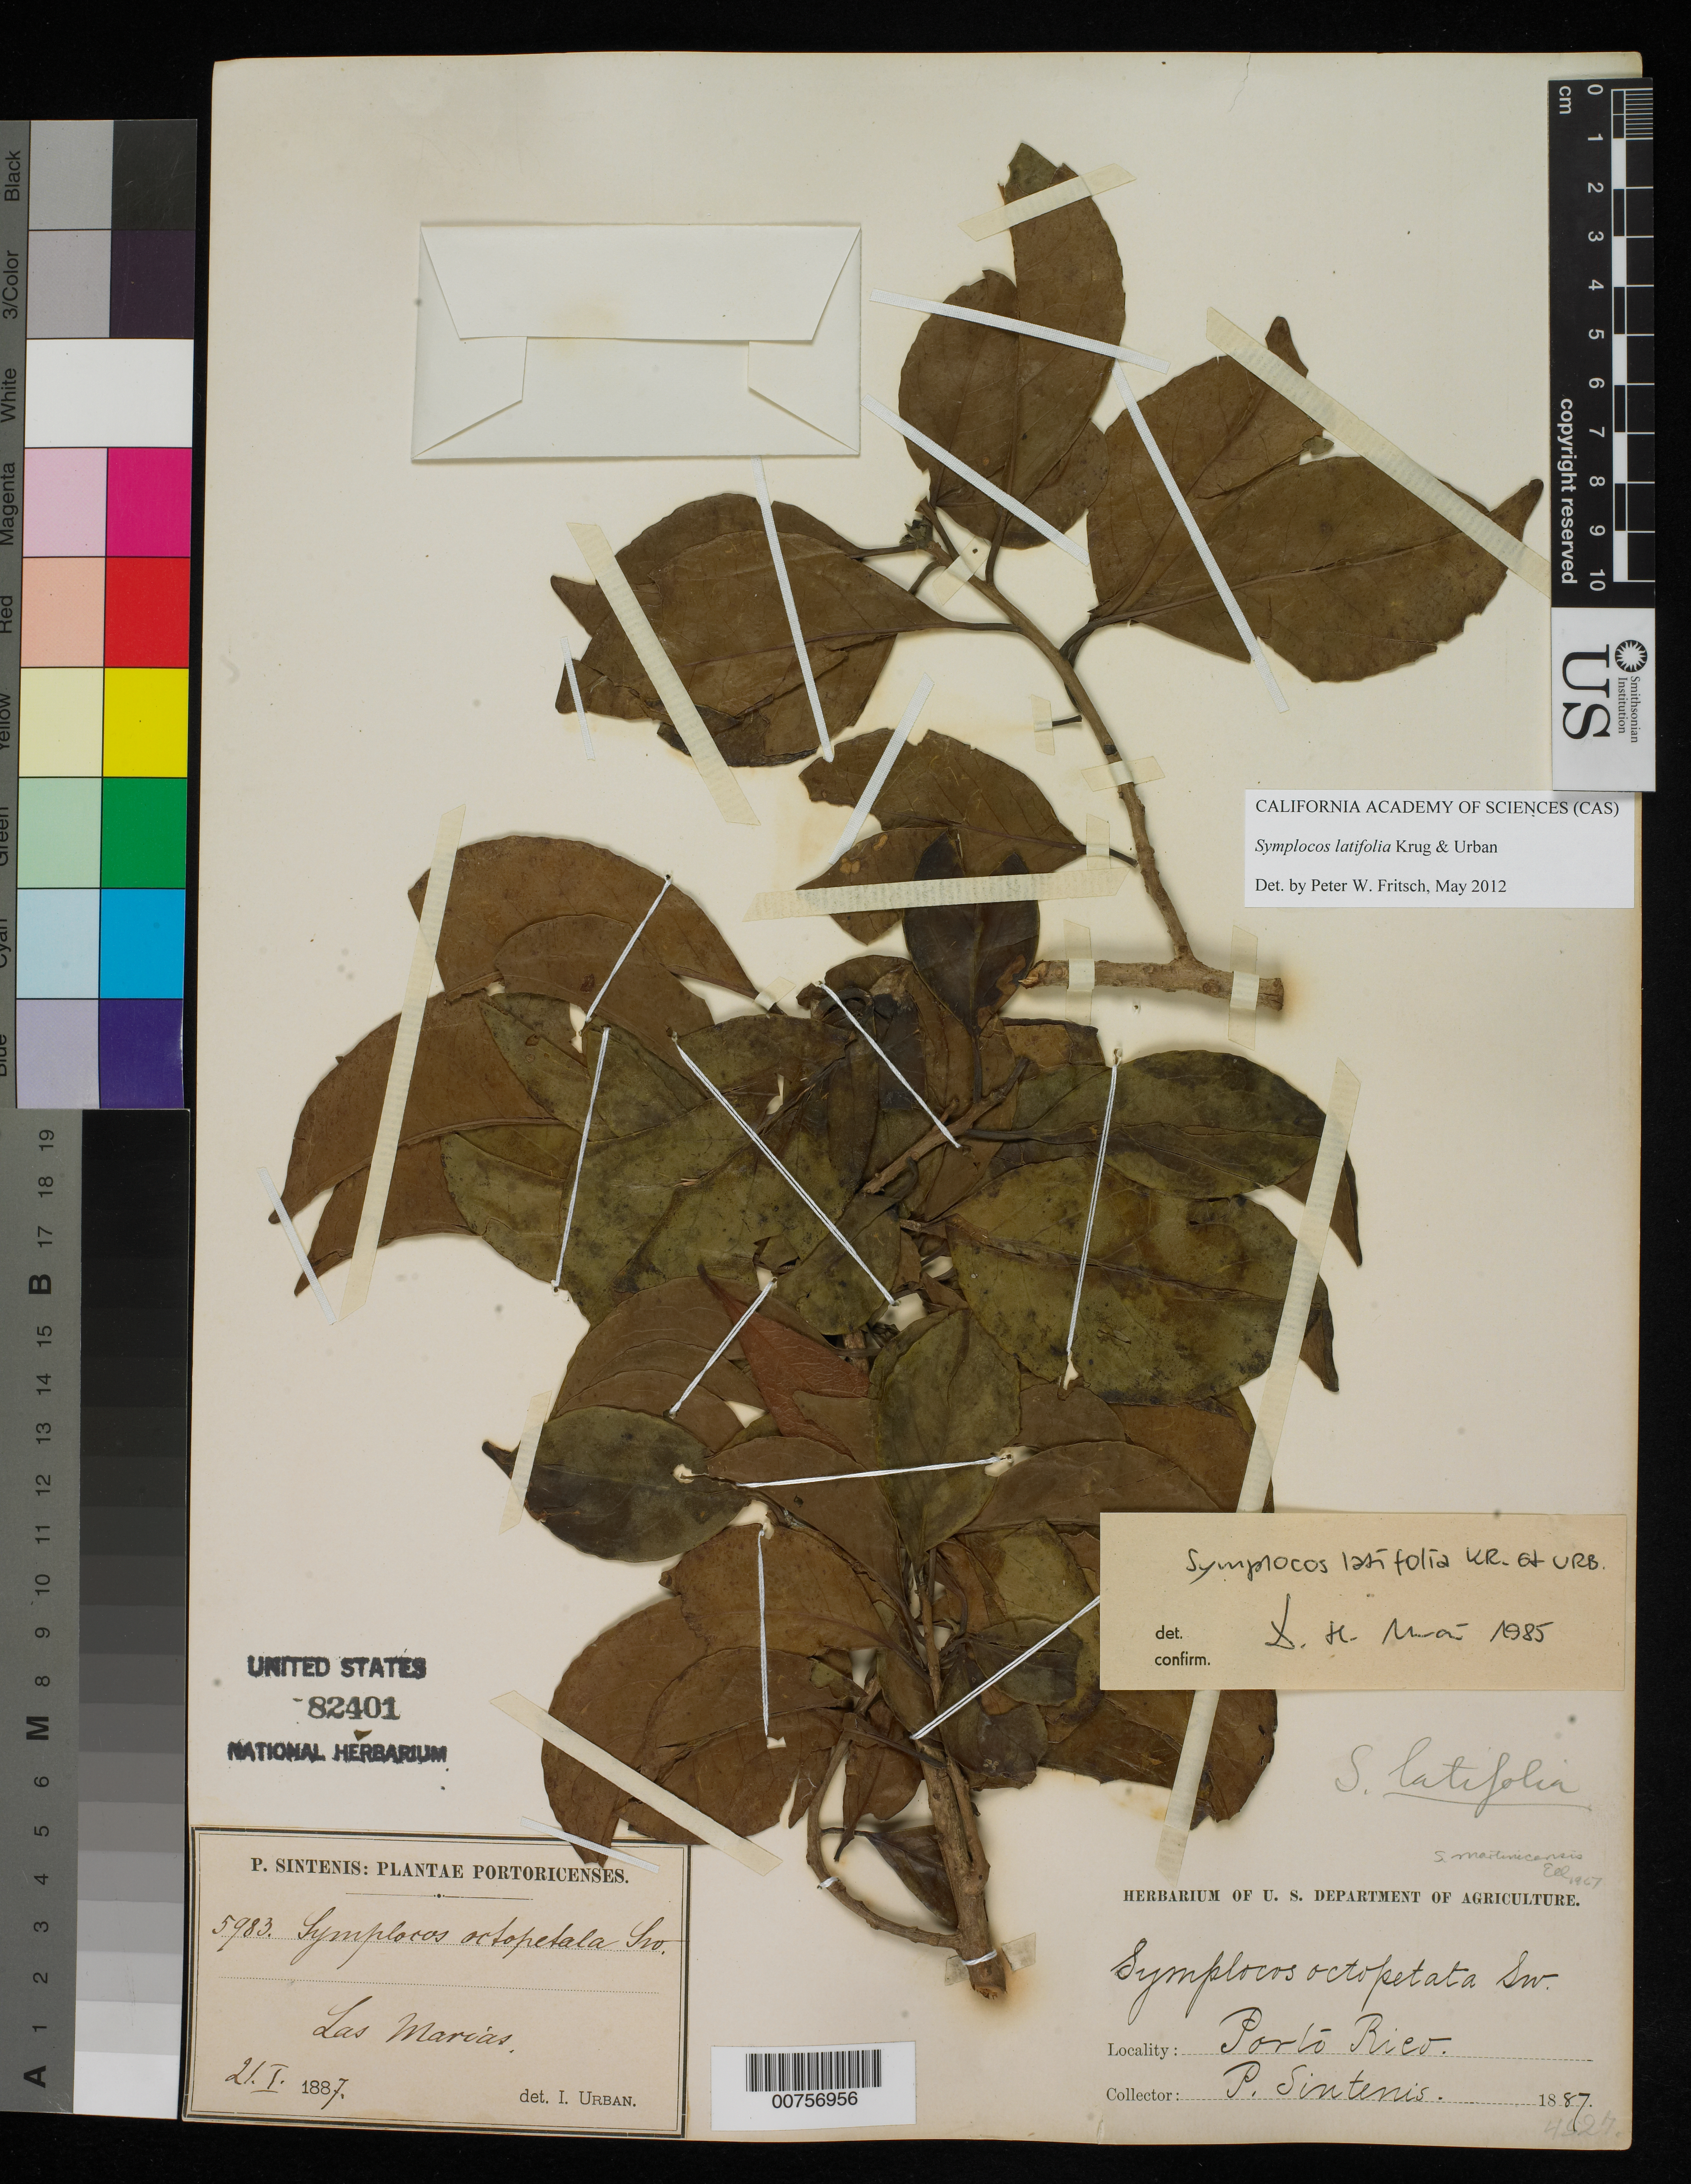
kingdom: Plantae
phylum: Tracheophyta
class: Magnoliopsida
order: Ericales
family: Symplocaceae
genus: Symplocos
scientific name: Symplocos latifolia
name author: Krug & Urb.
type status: Isosyntype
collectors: P. Sintenis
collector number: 5983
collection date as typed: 21 Jan 1887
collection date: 1887-01-21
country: Puerto Rico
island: Greater Antilles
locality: Las Marias.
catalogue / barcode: US 82401